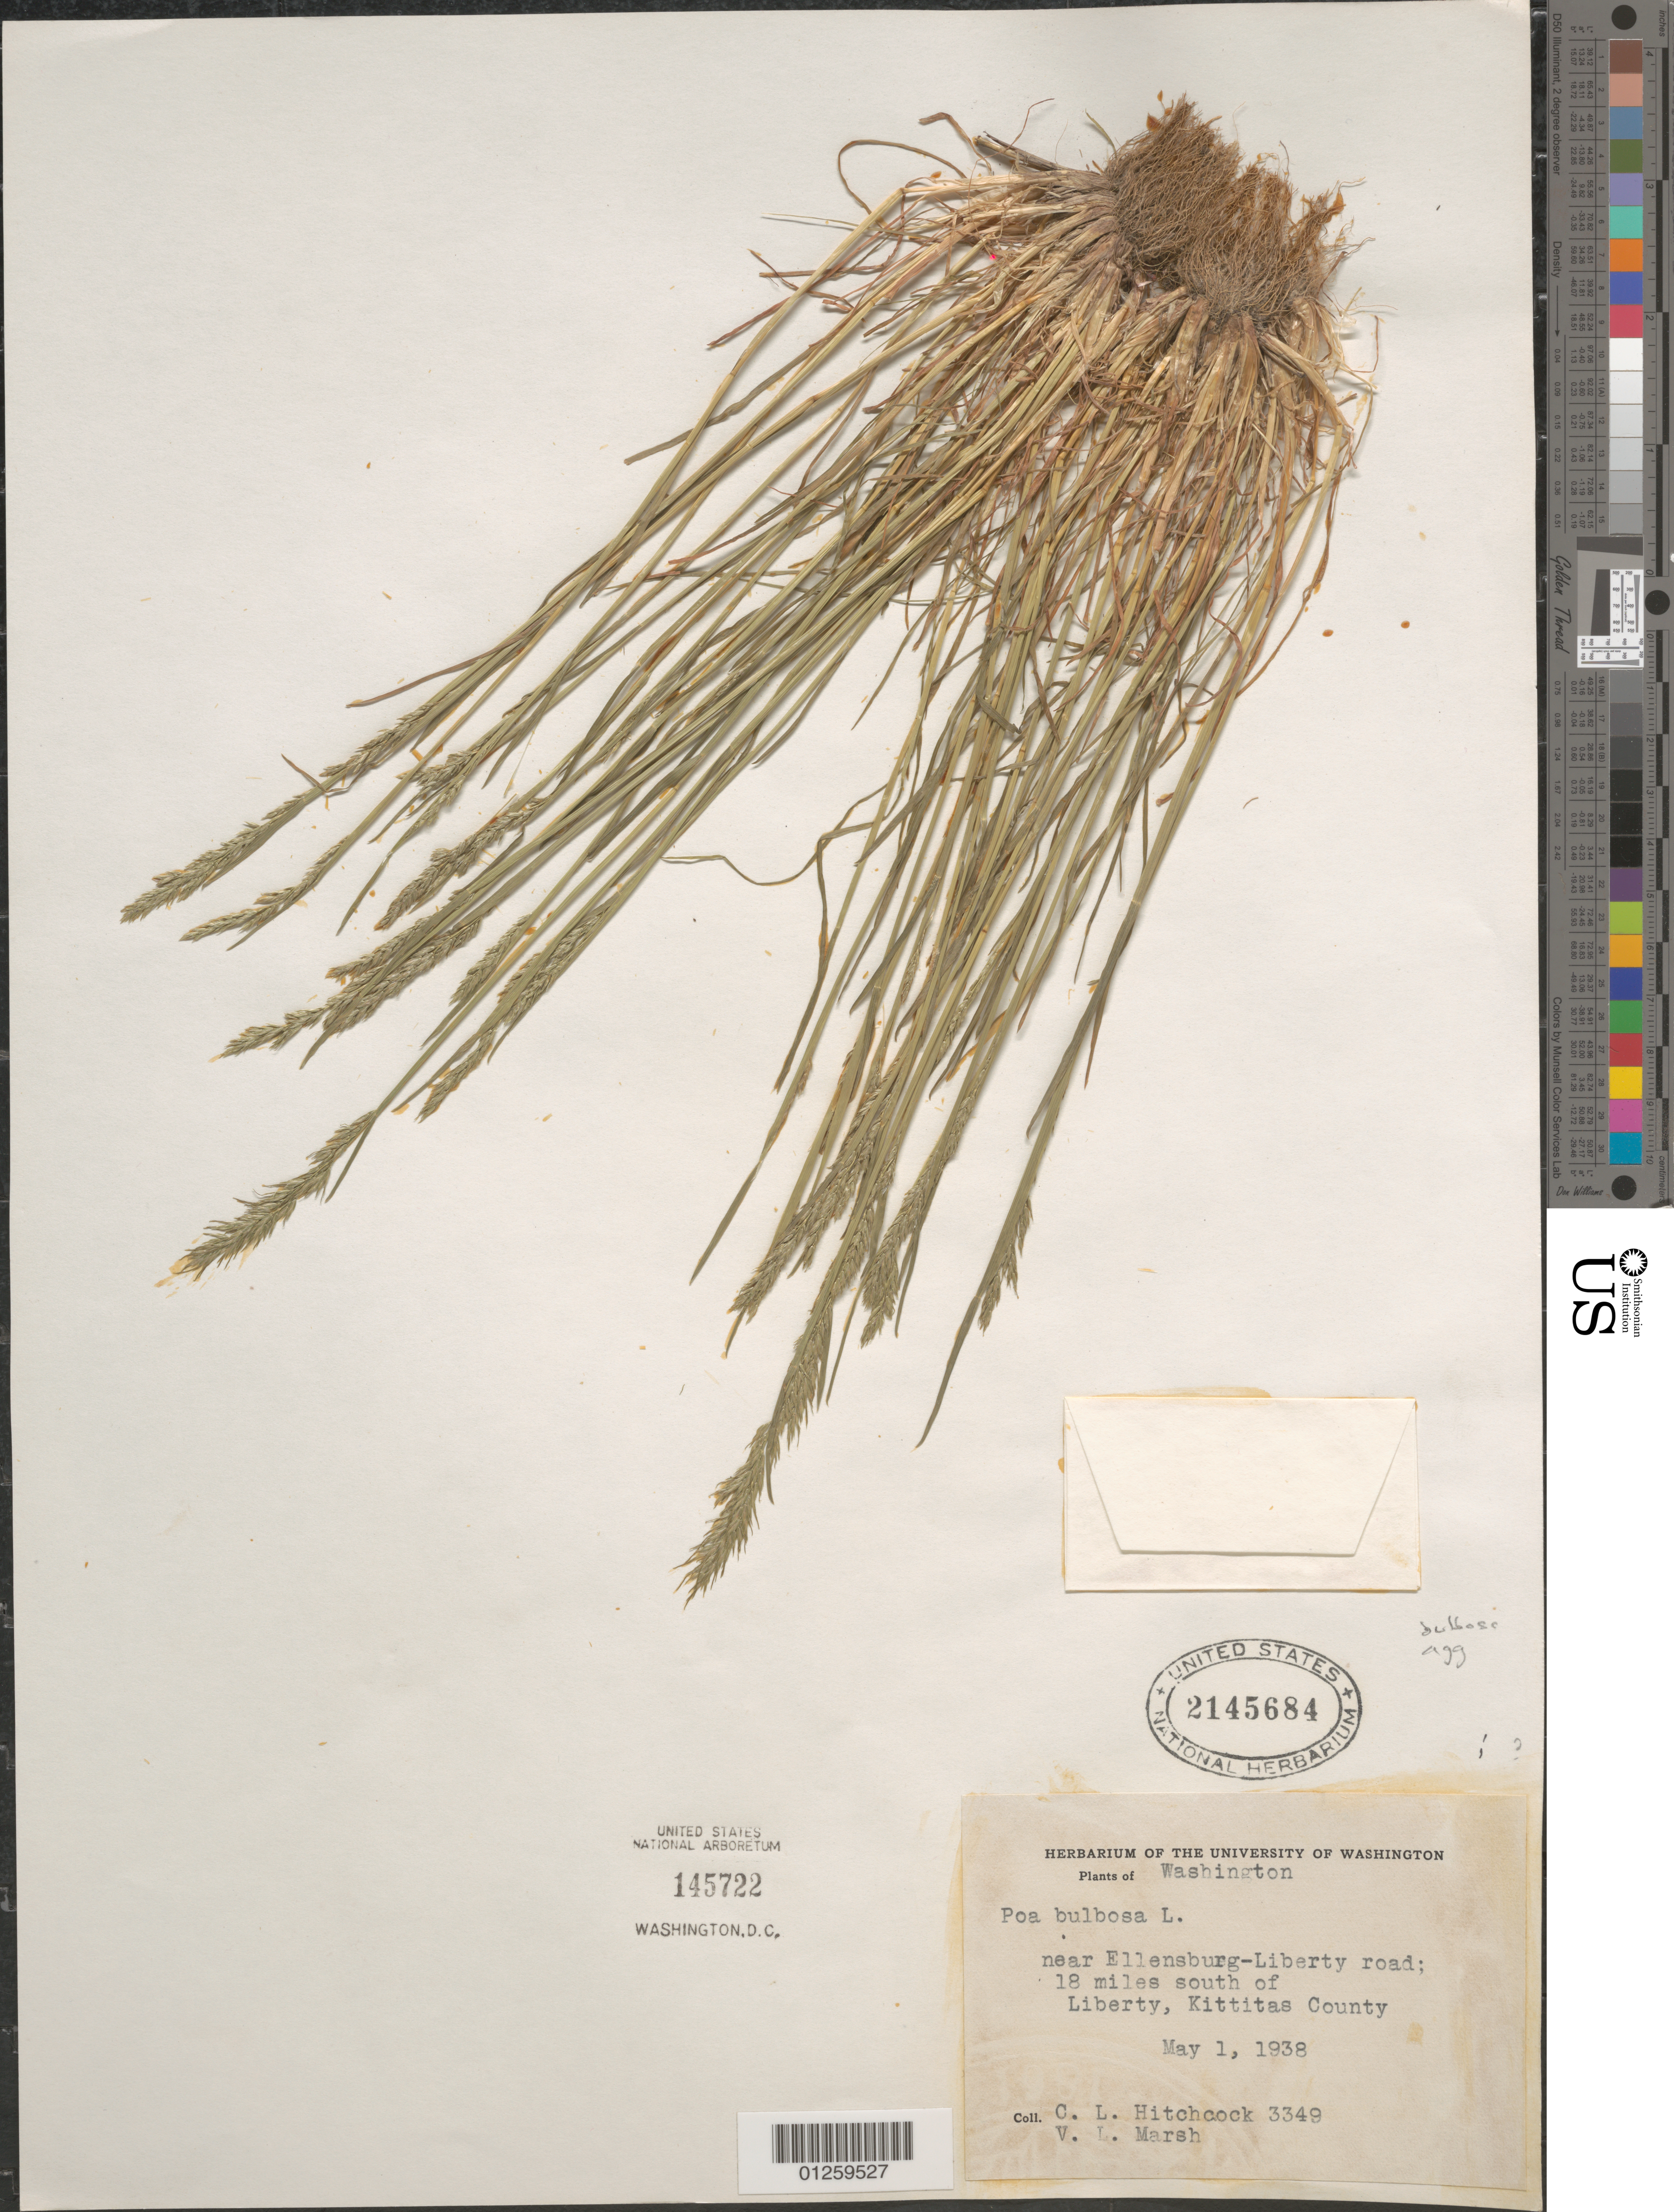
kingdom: Plantae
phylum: Tracheophyta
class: Liliopsida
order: Poales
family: Poaceae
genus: Poa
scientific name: Poa bulbosa agg. viviparous plant(s)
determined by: Soreng, Robert J., Research Associate (BOT), Smithsonian Institution - National Museum of Natural History (UNITED STATES)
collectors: C. L. Hitchcock & V. L. Marsh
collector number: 3349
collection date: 1938-05-01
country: United States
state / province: Washington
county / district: Kittitas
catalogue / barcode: US 2145684